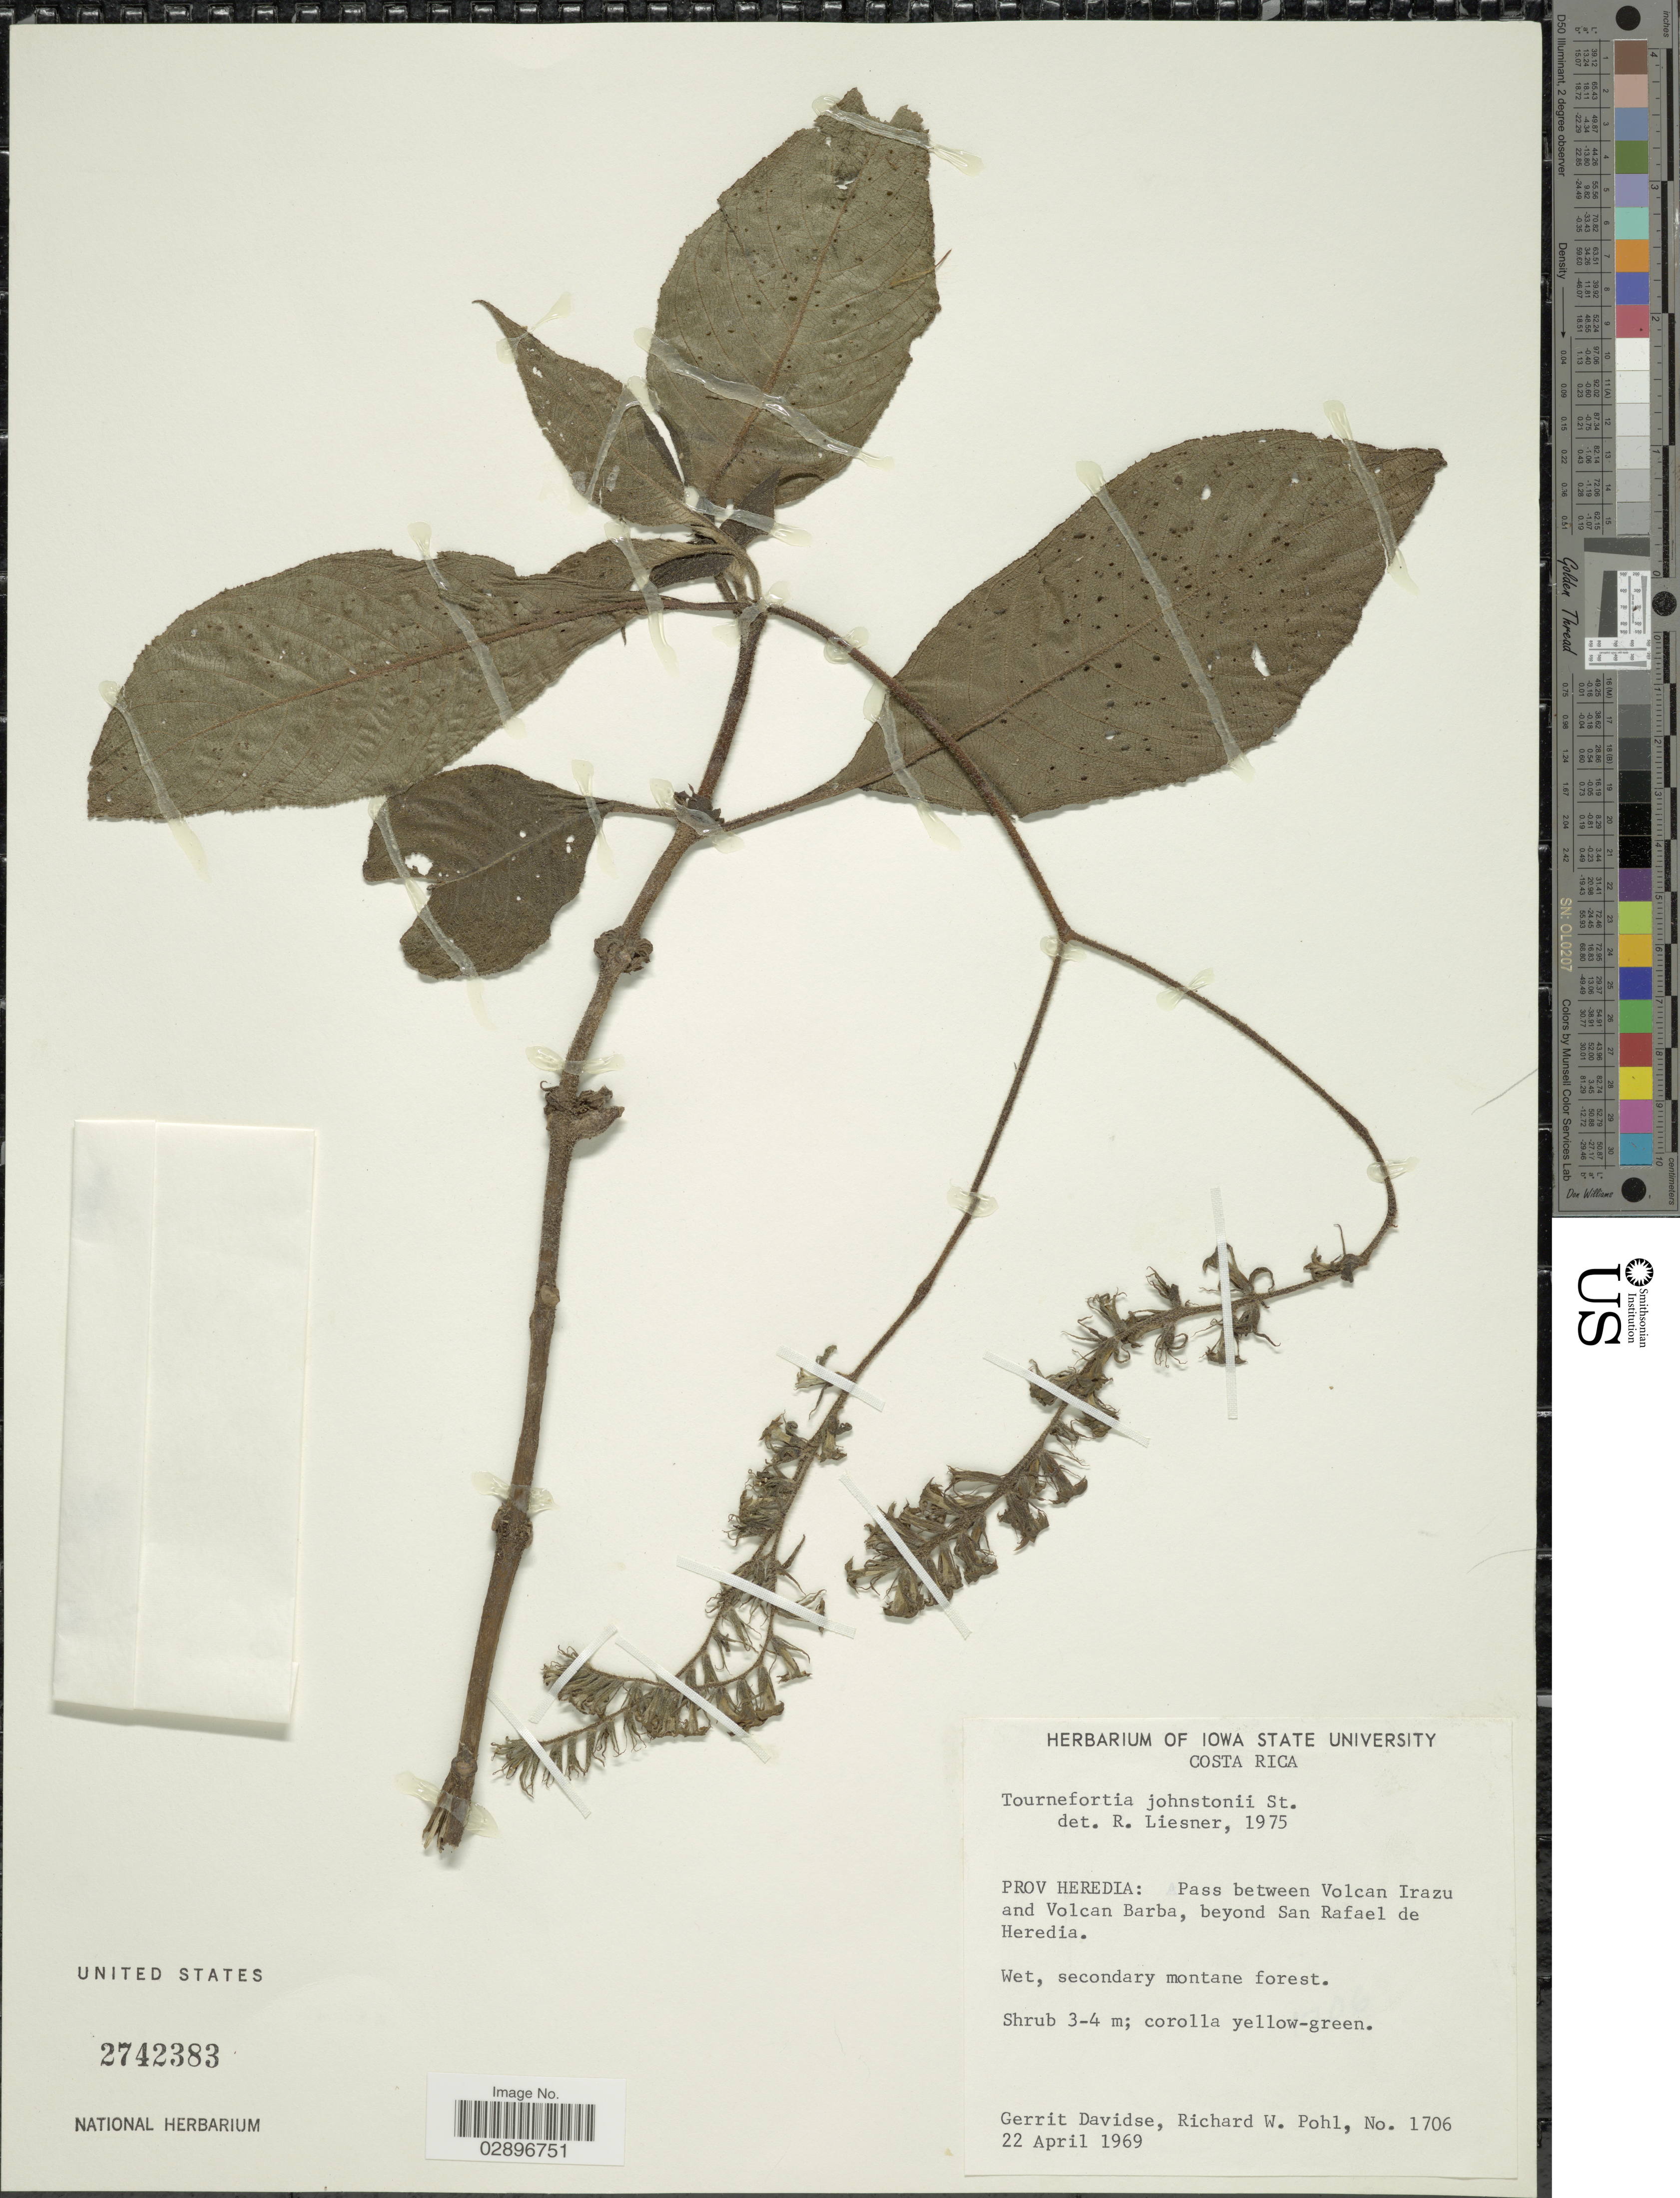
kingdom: Plantae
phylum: Tracheophyta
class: Magnoliopsida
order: Boraginales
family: Heliotropiaceae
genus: Tournefortia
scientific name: Tournefortia johnstonii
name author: Standl.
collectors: G. Davidse & R. W. Pohl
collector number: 1706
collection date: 1969-04-22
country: Costa Rica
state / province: Heredia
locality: Pass between Volcan Irazu and Volcan Barba, beyond San Rafae de Heredia.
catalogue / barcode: US 2742383